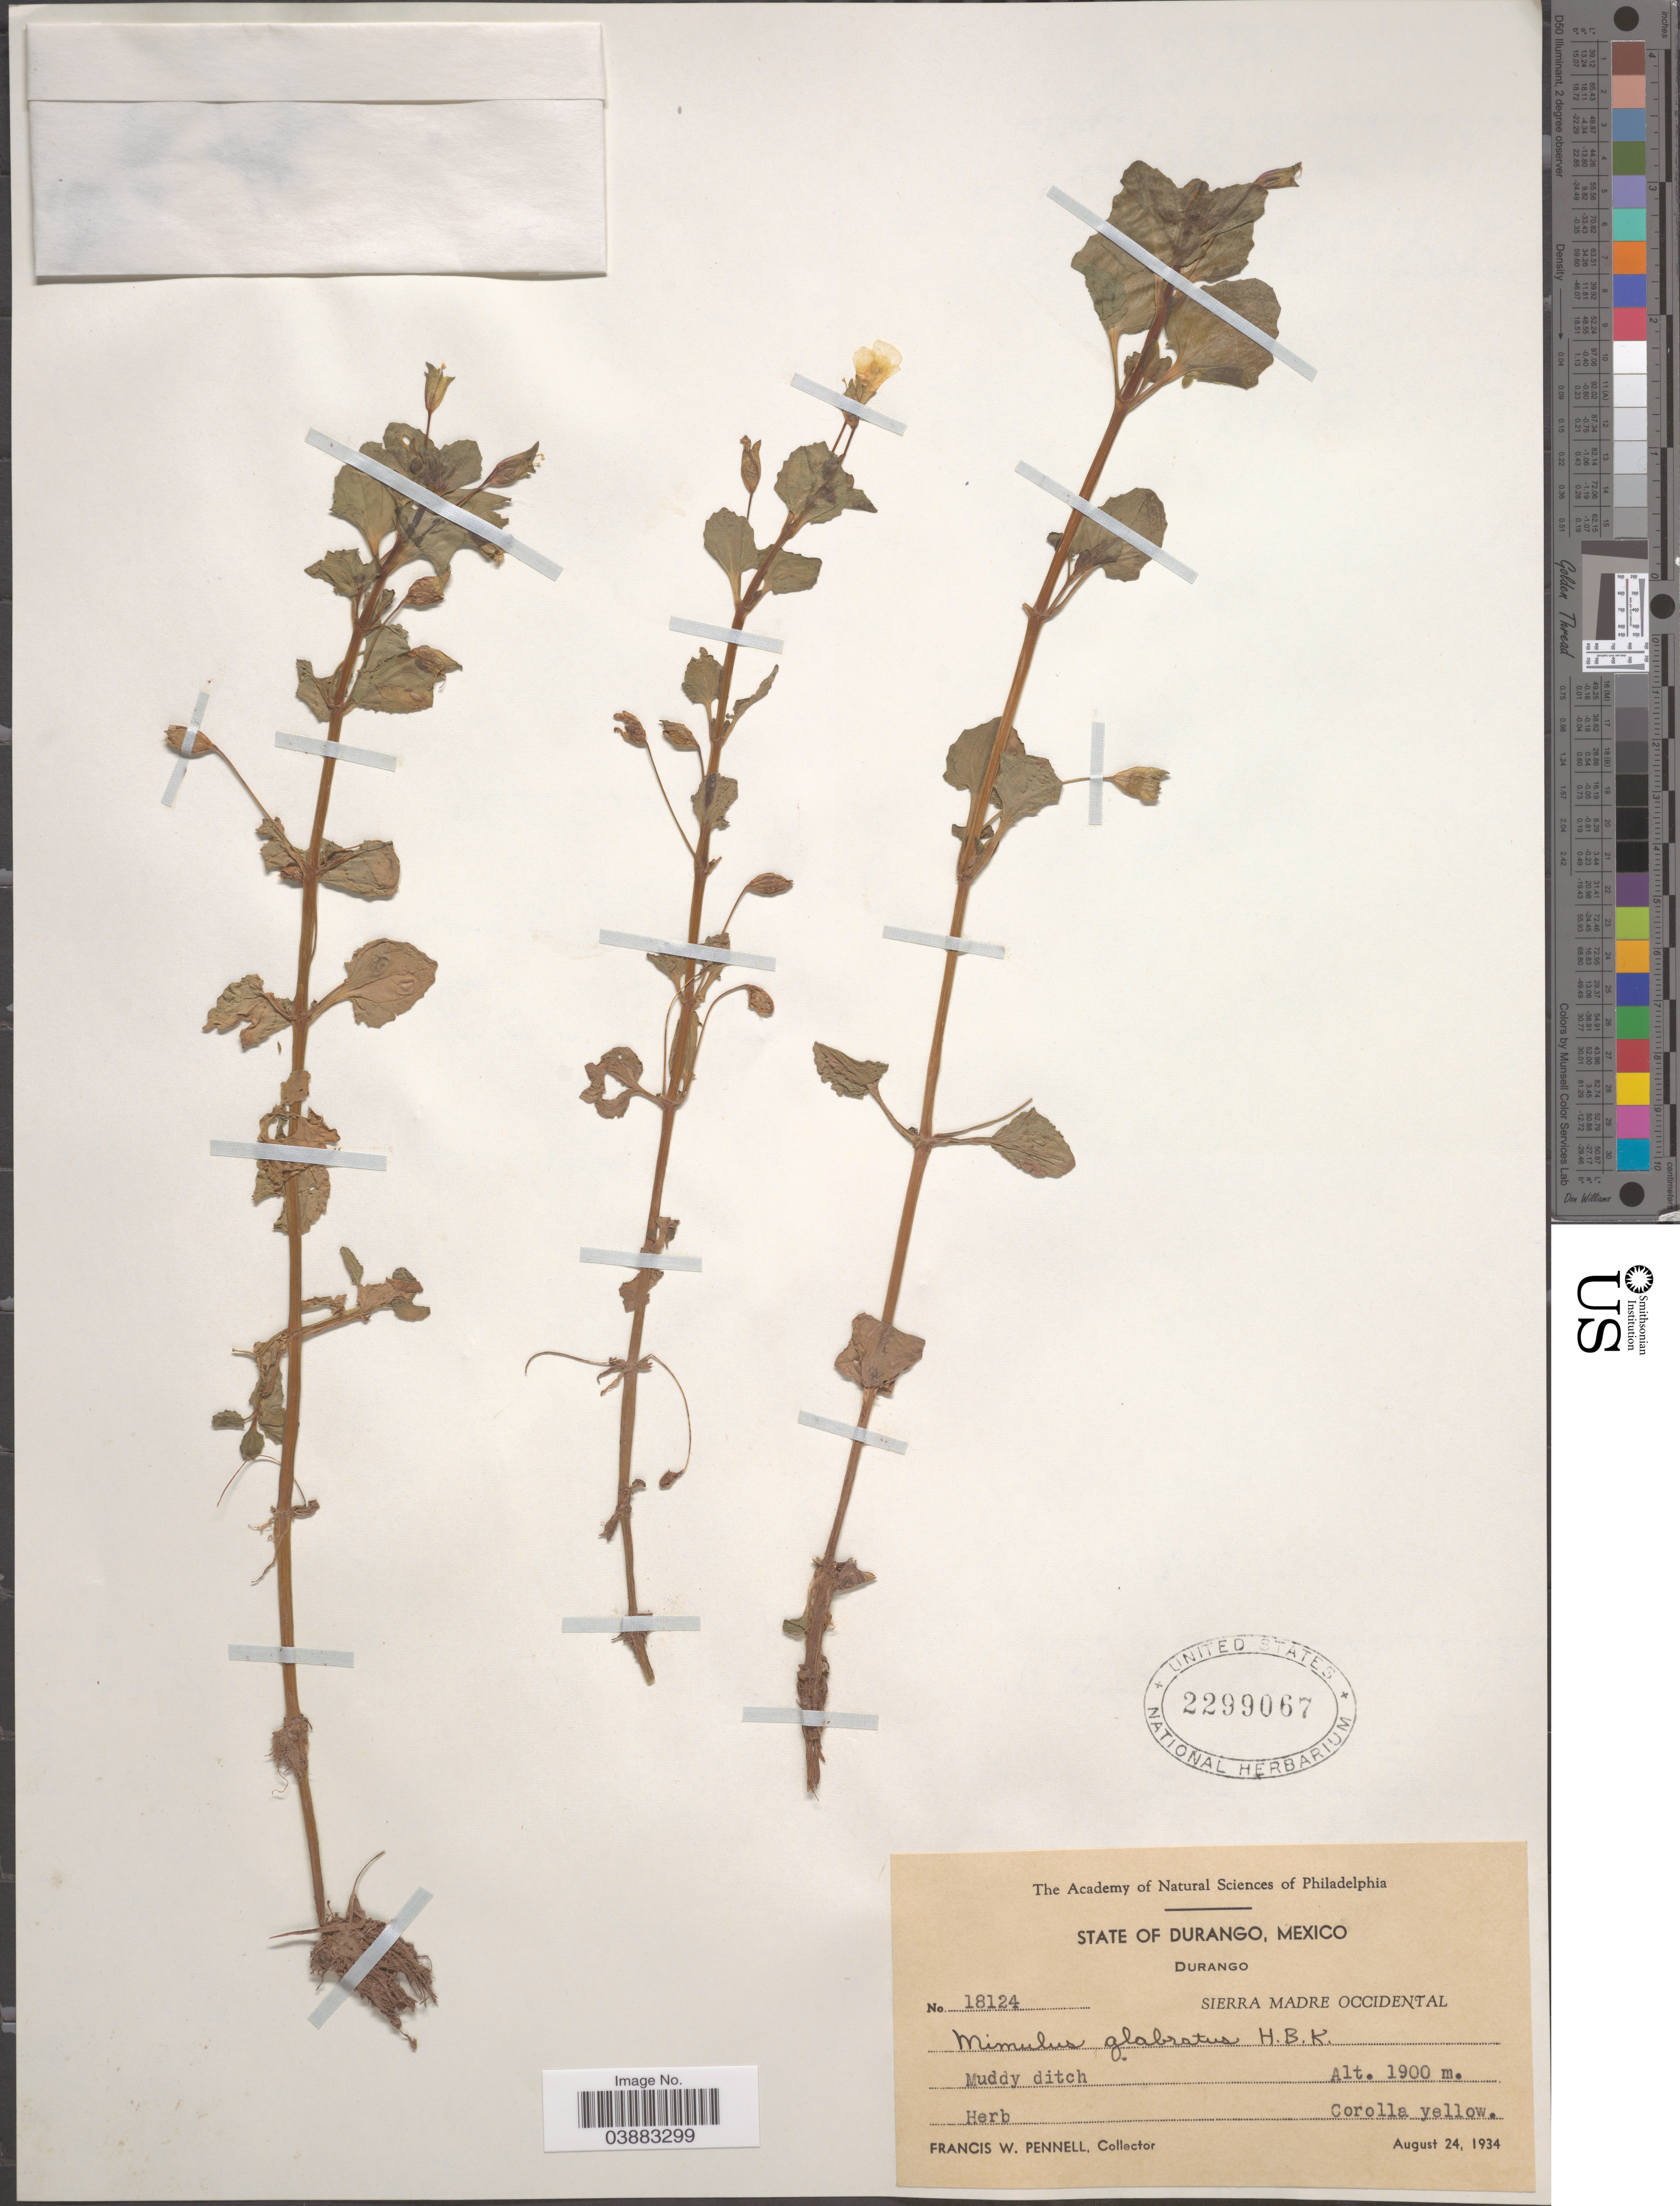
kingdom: Plantae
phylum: Tracheophyta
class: Magnoliopsida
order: Lamiales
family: Phrymaceae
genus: Mimulus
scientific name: Mimulus glabratus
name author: Kunth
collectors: F. W. Pennell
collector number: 18124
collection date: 1934-08-24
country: Mexico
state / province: Durango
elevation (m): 1900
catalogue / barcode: US 2299067